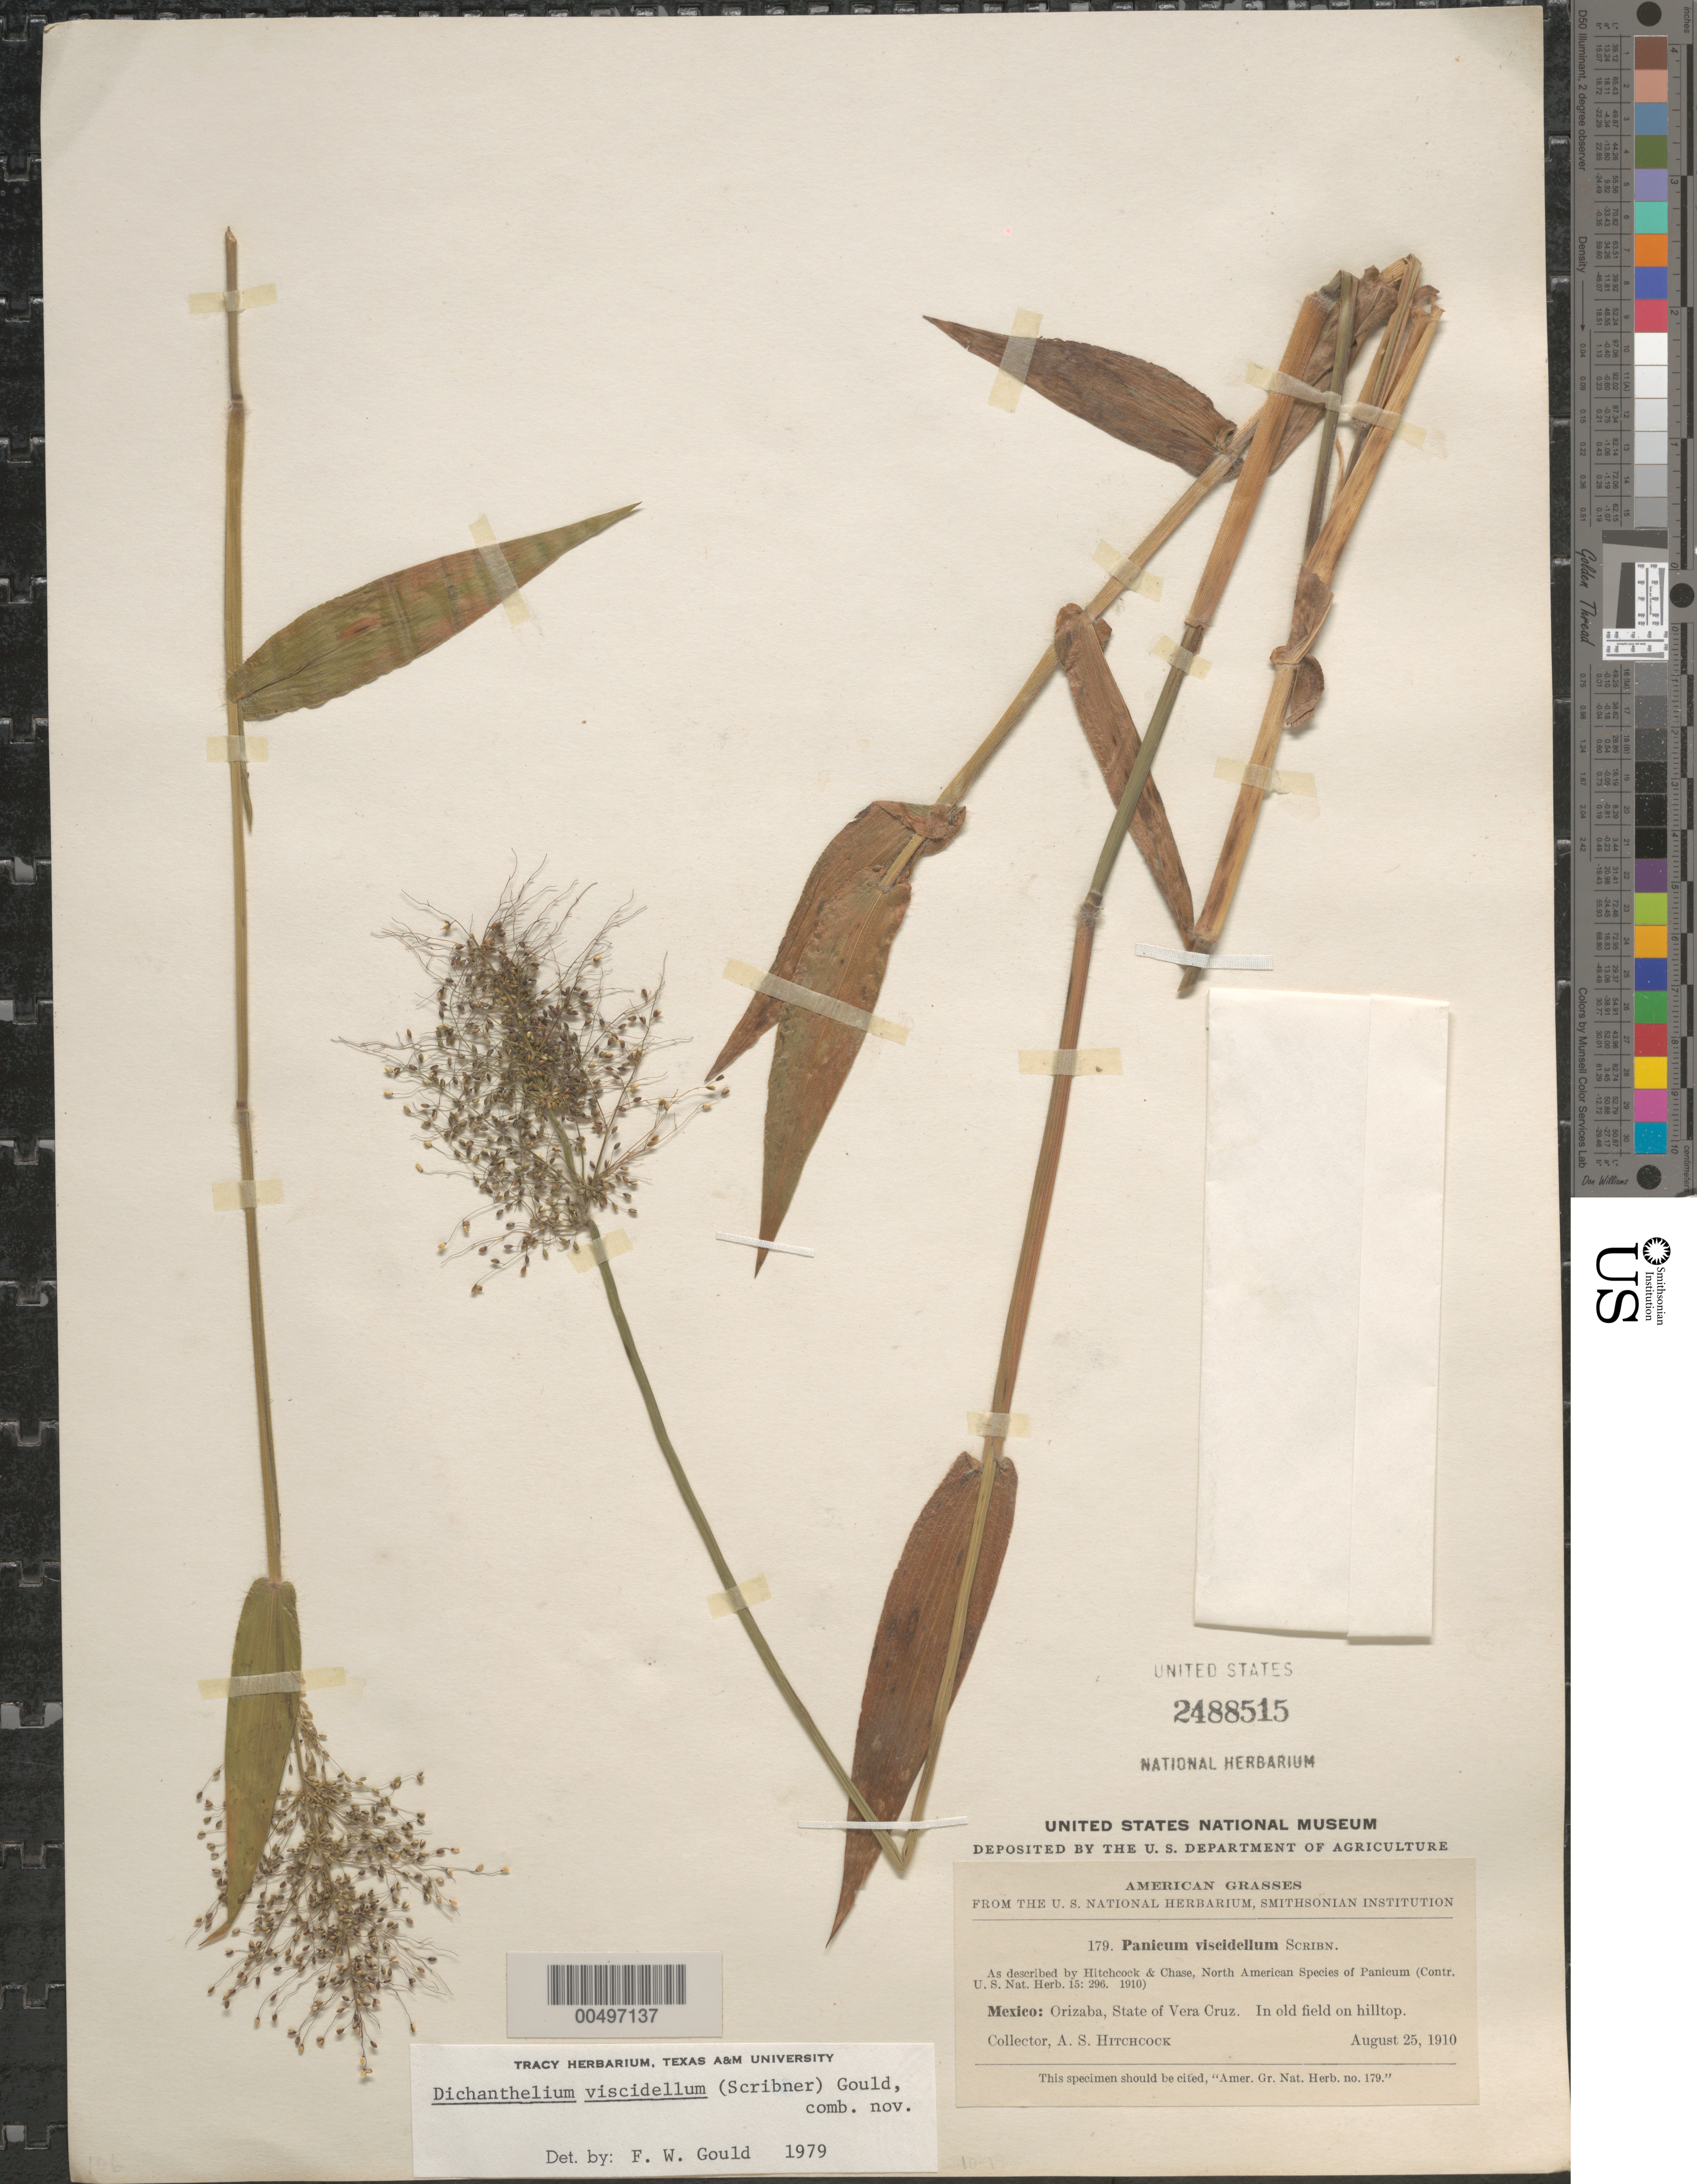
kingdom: Plantae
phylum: Tracheophyta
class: Liliopsida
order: Poales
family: Poaceae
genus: Dichanthelium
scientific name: Dichanthelium viscidellum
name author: (Scribn.) Gould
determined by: Gould, F. W.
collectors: A. S. Hitchcock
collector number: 179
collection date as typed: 25 Aug 1910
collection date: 1910-08-25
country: Mexico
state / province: Veracruz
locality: Orizaba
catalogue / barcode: US 2488515